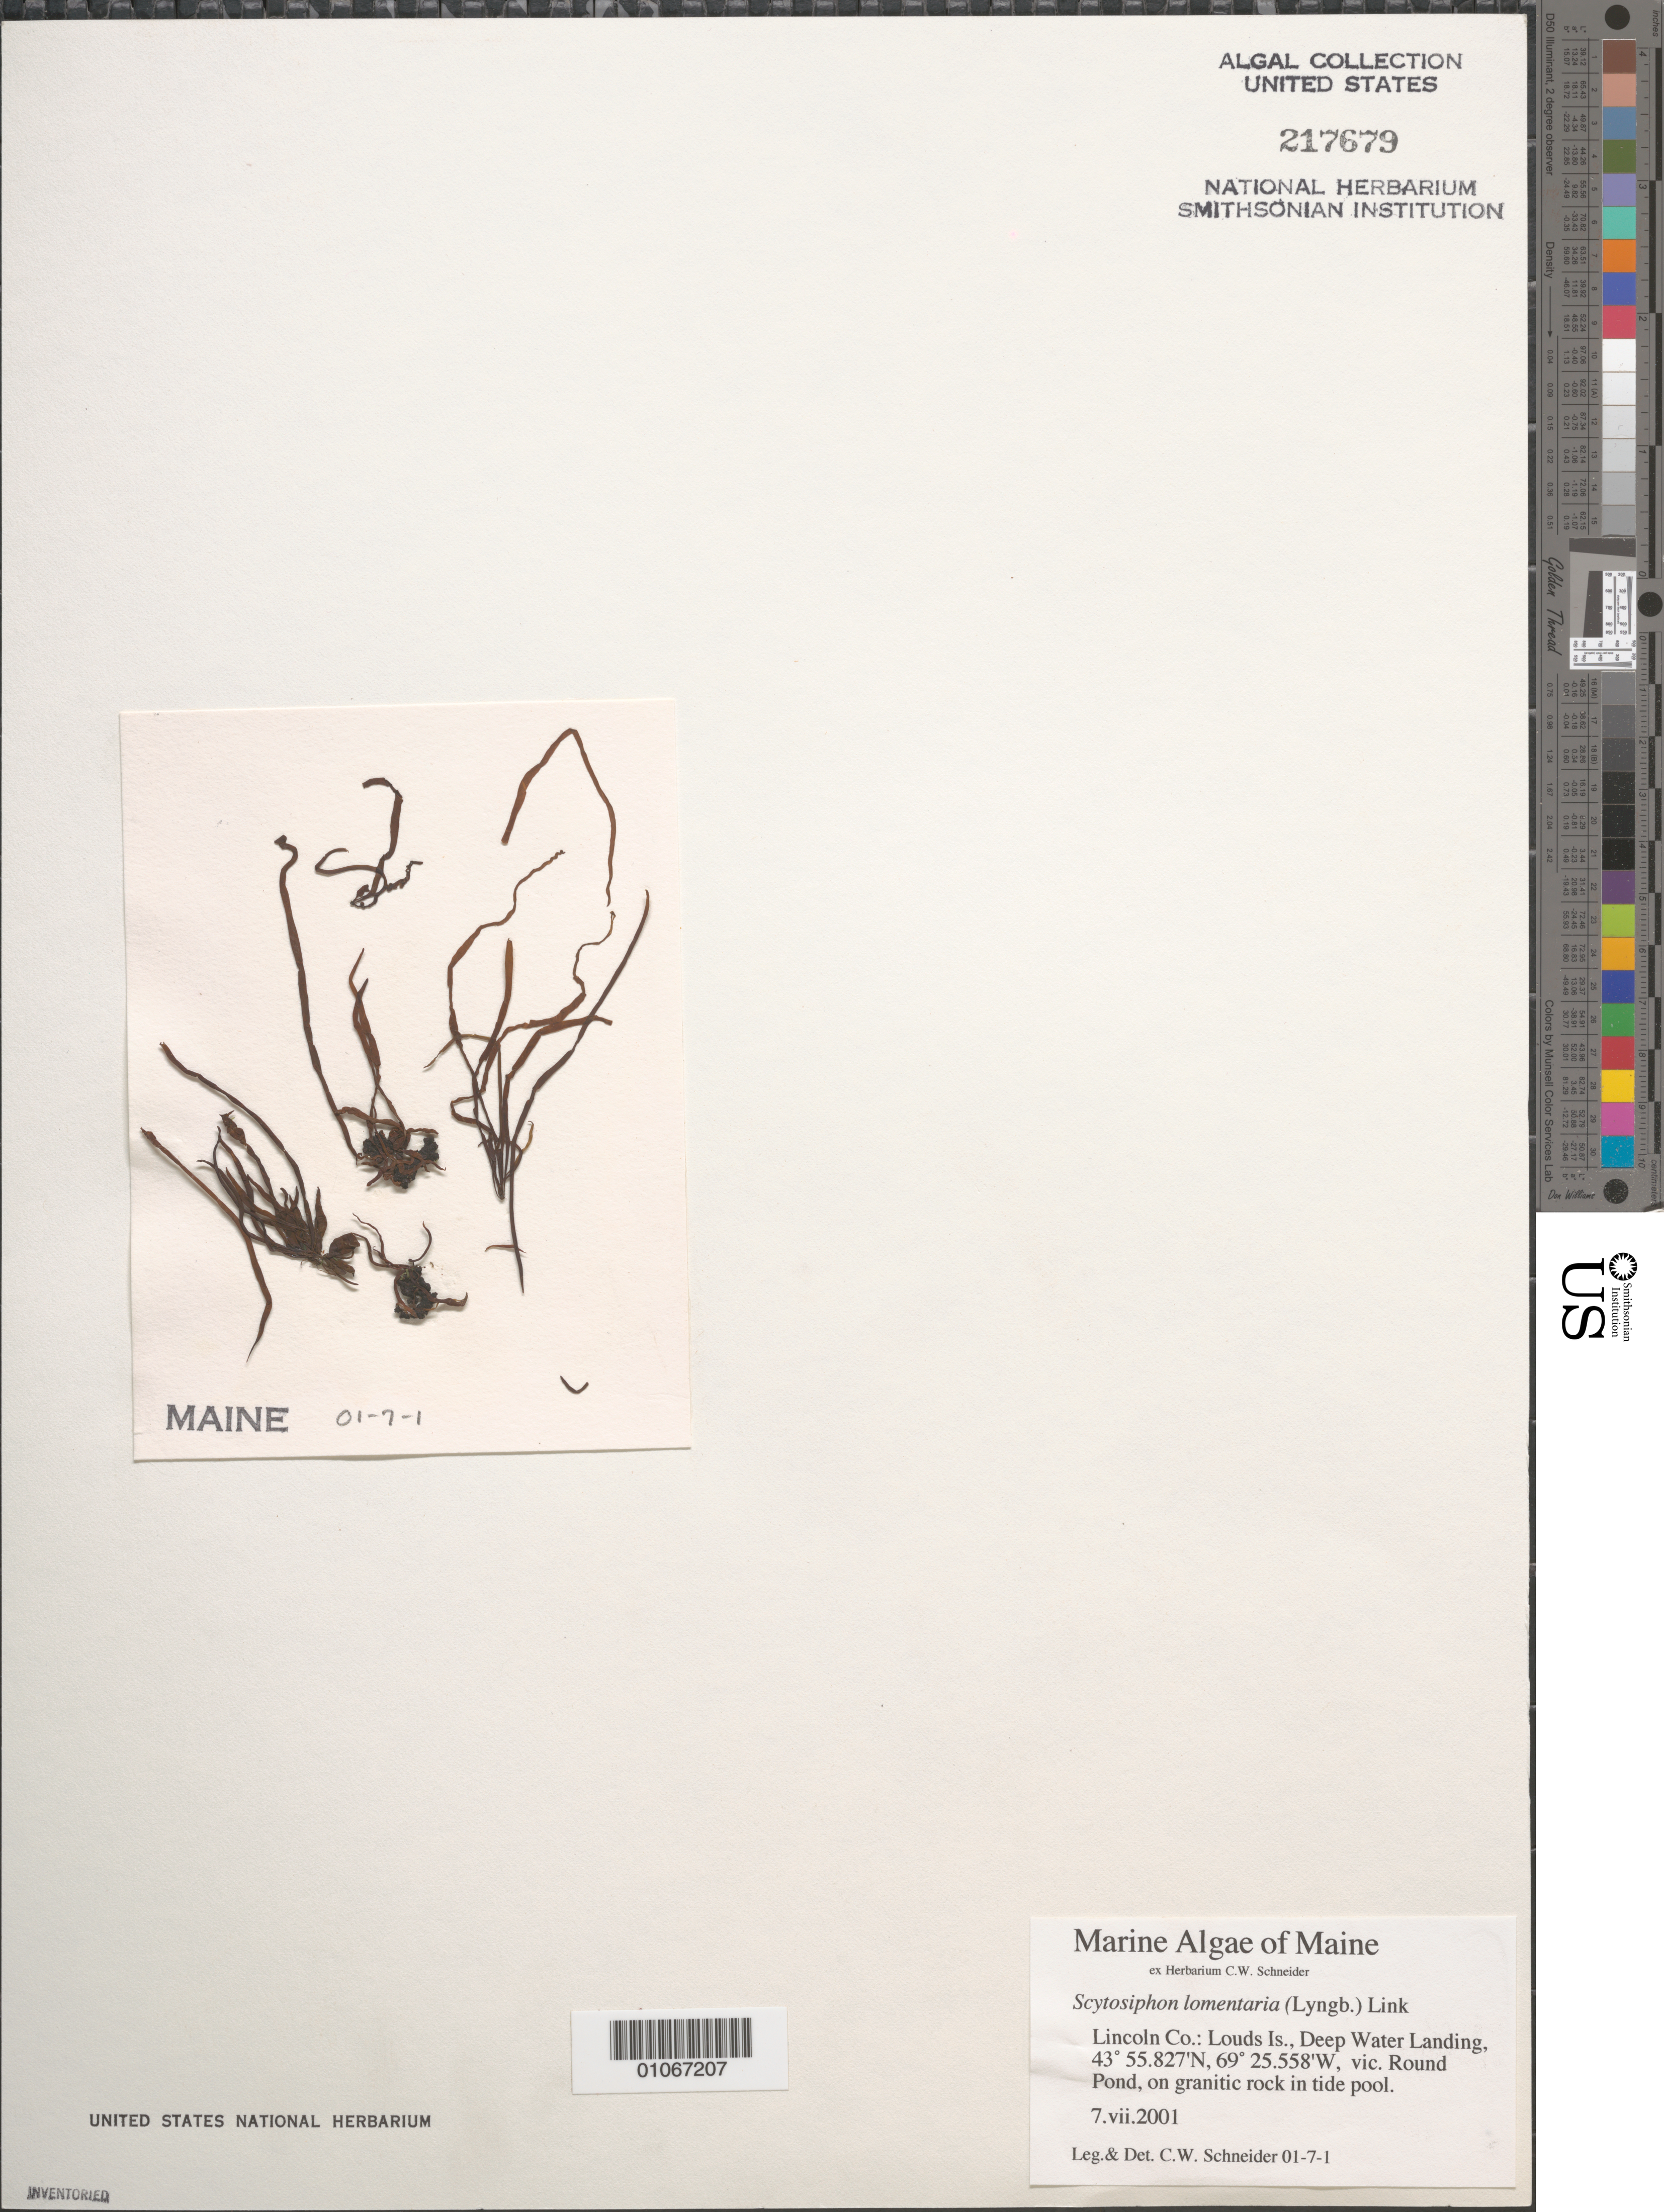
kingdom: Chromista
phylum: Ochrophyta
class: Phaeophyceae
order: Scytosiphonales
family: Scytosiphonaceae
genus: Scytosiphon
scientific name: Scytosiphon lomentaria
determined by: Schneider, C. W.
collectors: C. W. Schneider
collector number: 01-7-1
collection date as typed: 07 Jul 2001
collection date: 2001-07-07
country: United States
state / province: Maine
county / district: Lincoln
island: Louds Island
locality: Deep Water Landing, vicinity of Round Pond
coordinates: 43 55.827'N, 69 25.558'W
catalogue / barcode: US 217679